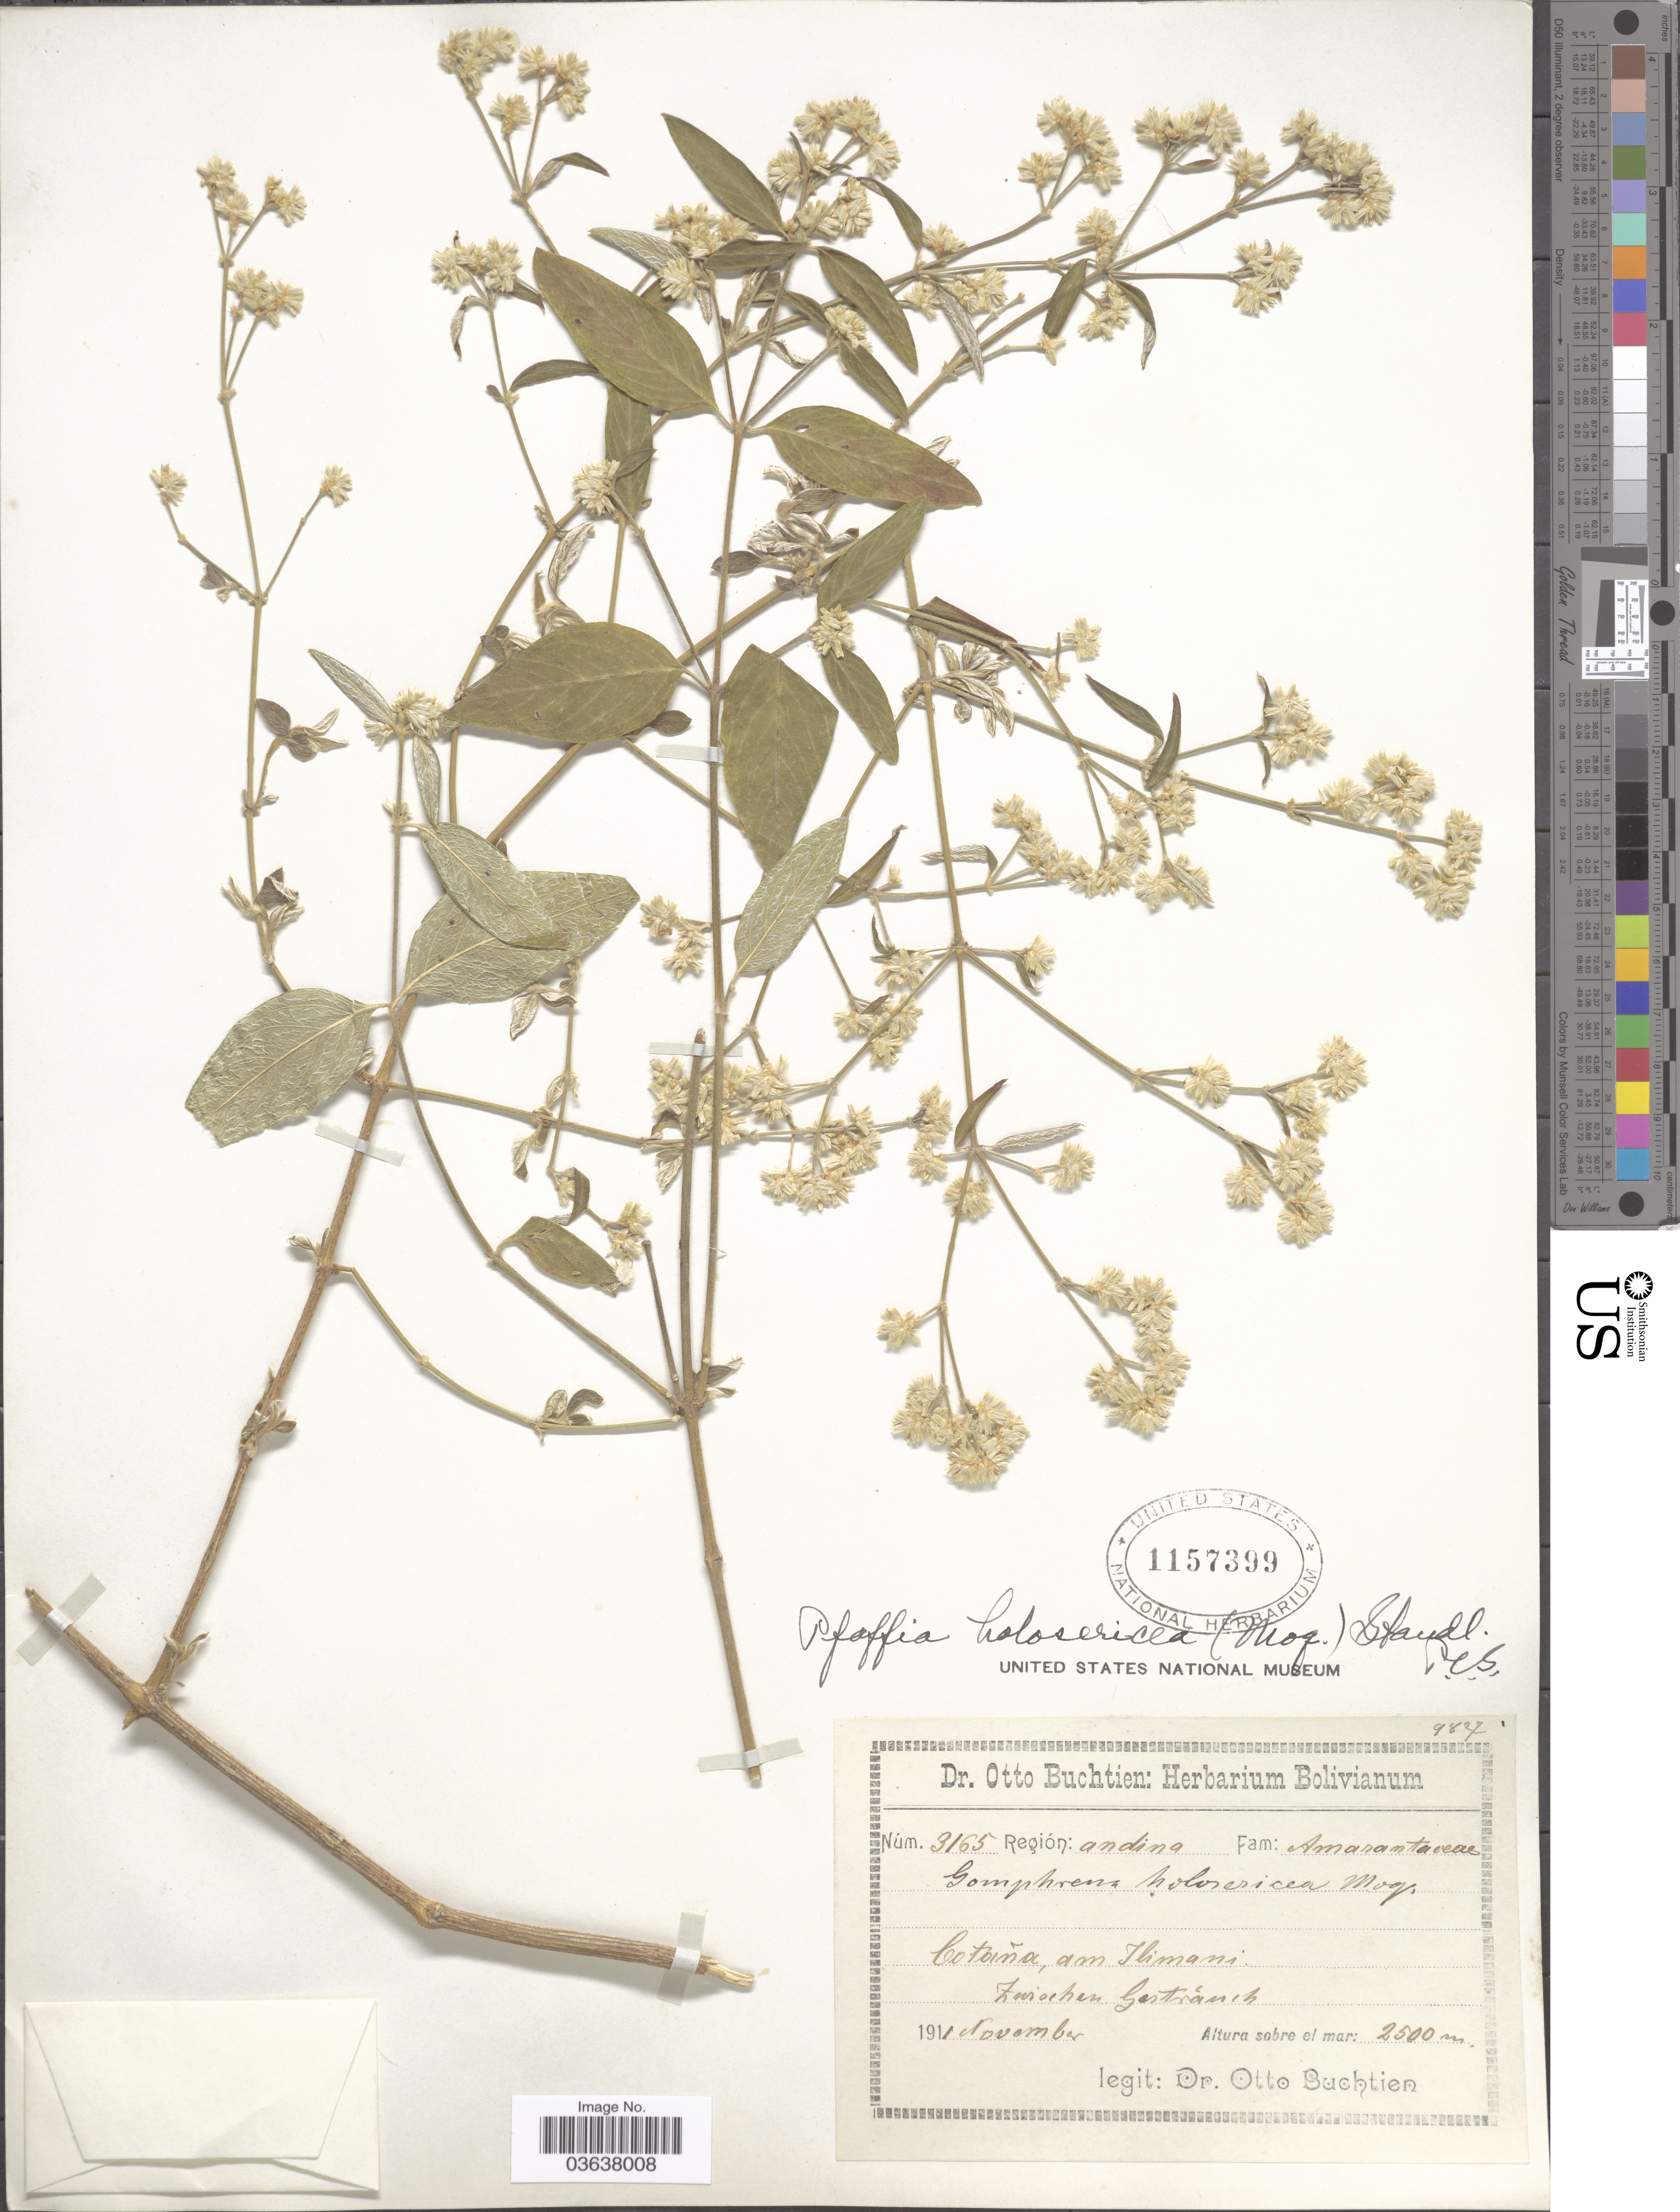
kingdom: Plantae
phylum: Tracheophyta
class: Magnoliopsida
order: Caryophyllales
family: Amaranthaceae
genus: Gomphrena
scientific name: Gomphrena holosericea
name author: (Mart.) Moq.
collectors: O. Buchtien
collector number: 3165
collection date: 1911-11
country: Bolivia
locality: Región: andina. Cotaña, am Illimani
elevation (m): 2500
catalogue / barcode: US 1157399